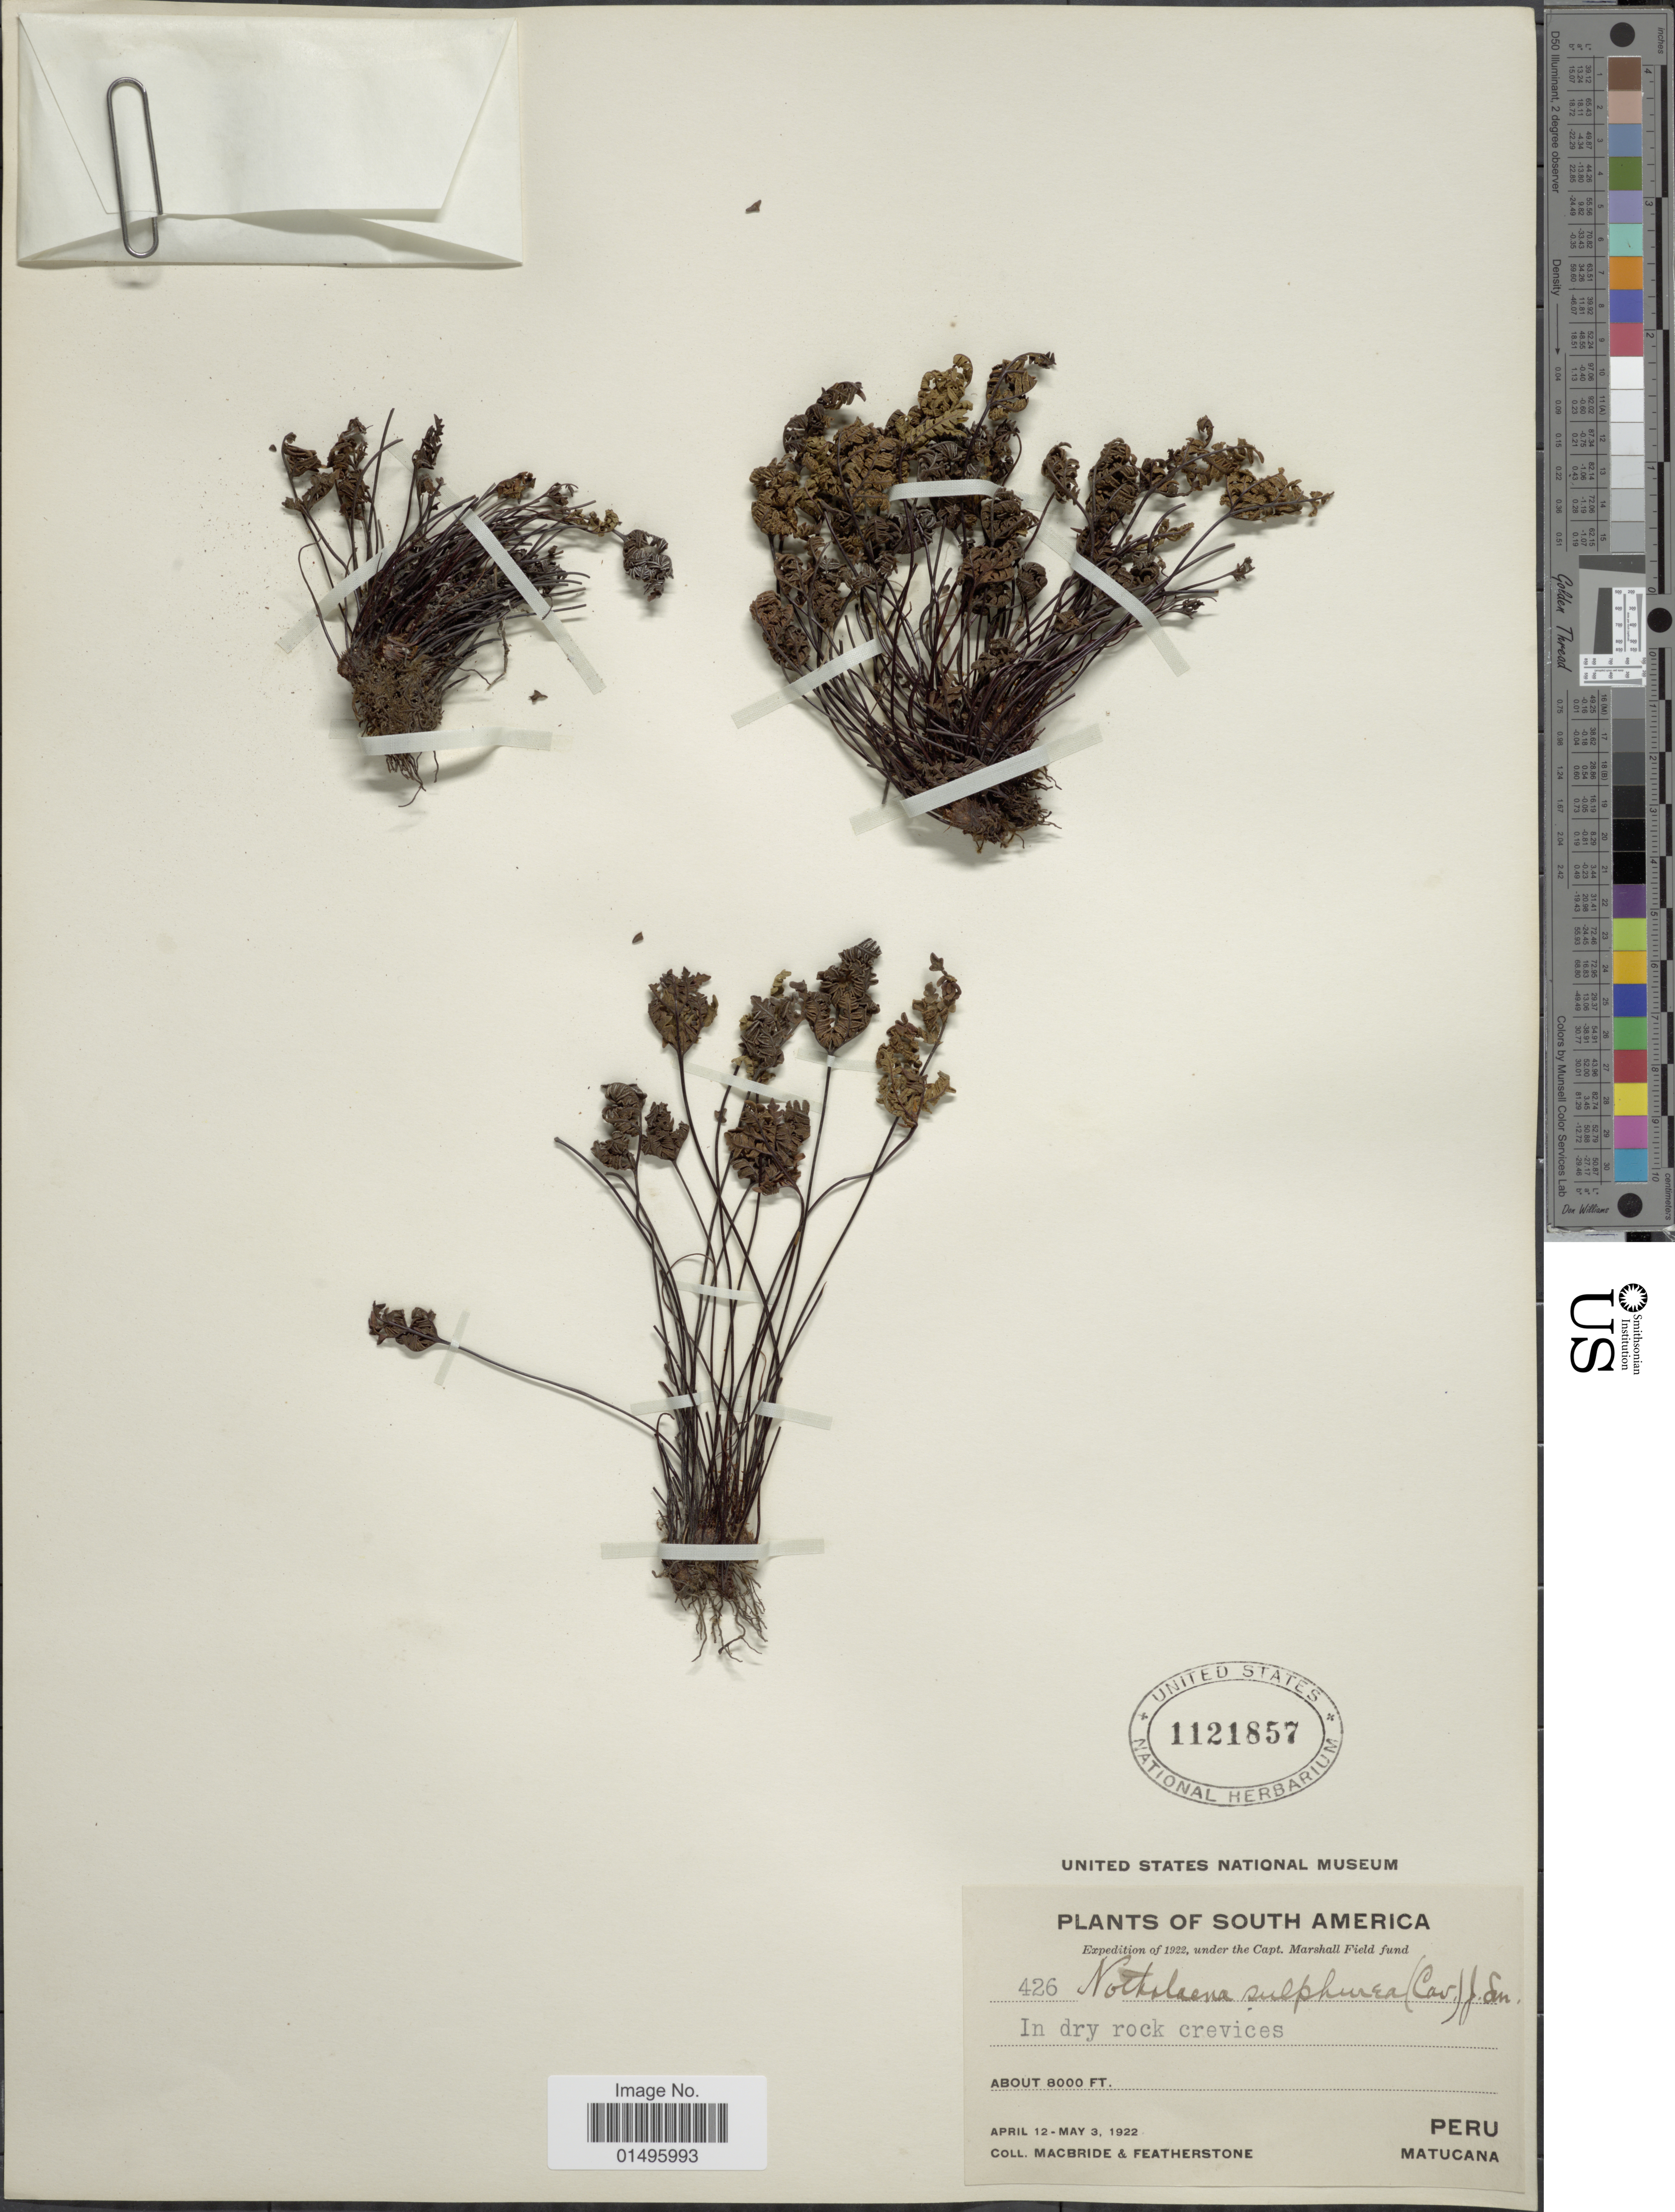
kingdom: Plantae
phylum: Tracheophyta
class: Polypodiopsida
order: Polypodiales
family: Pteridaceae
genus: Notholaena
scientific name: Notholaena sulphurea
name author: (Cav.) Small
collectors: Macbride, -- & -. Featherstone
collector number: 426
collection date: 1922-04-12/1922-05-03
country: Peru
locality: South America, Peru, Matucana.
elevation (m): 2438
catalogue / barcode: US 1121857